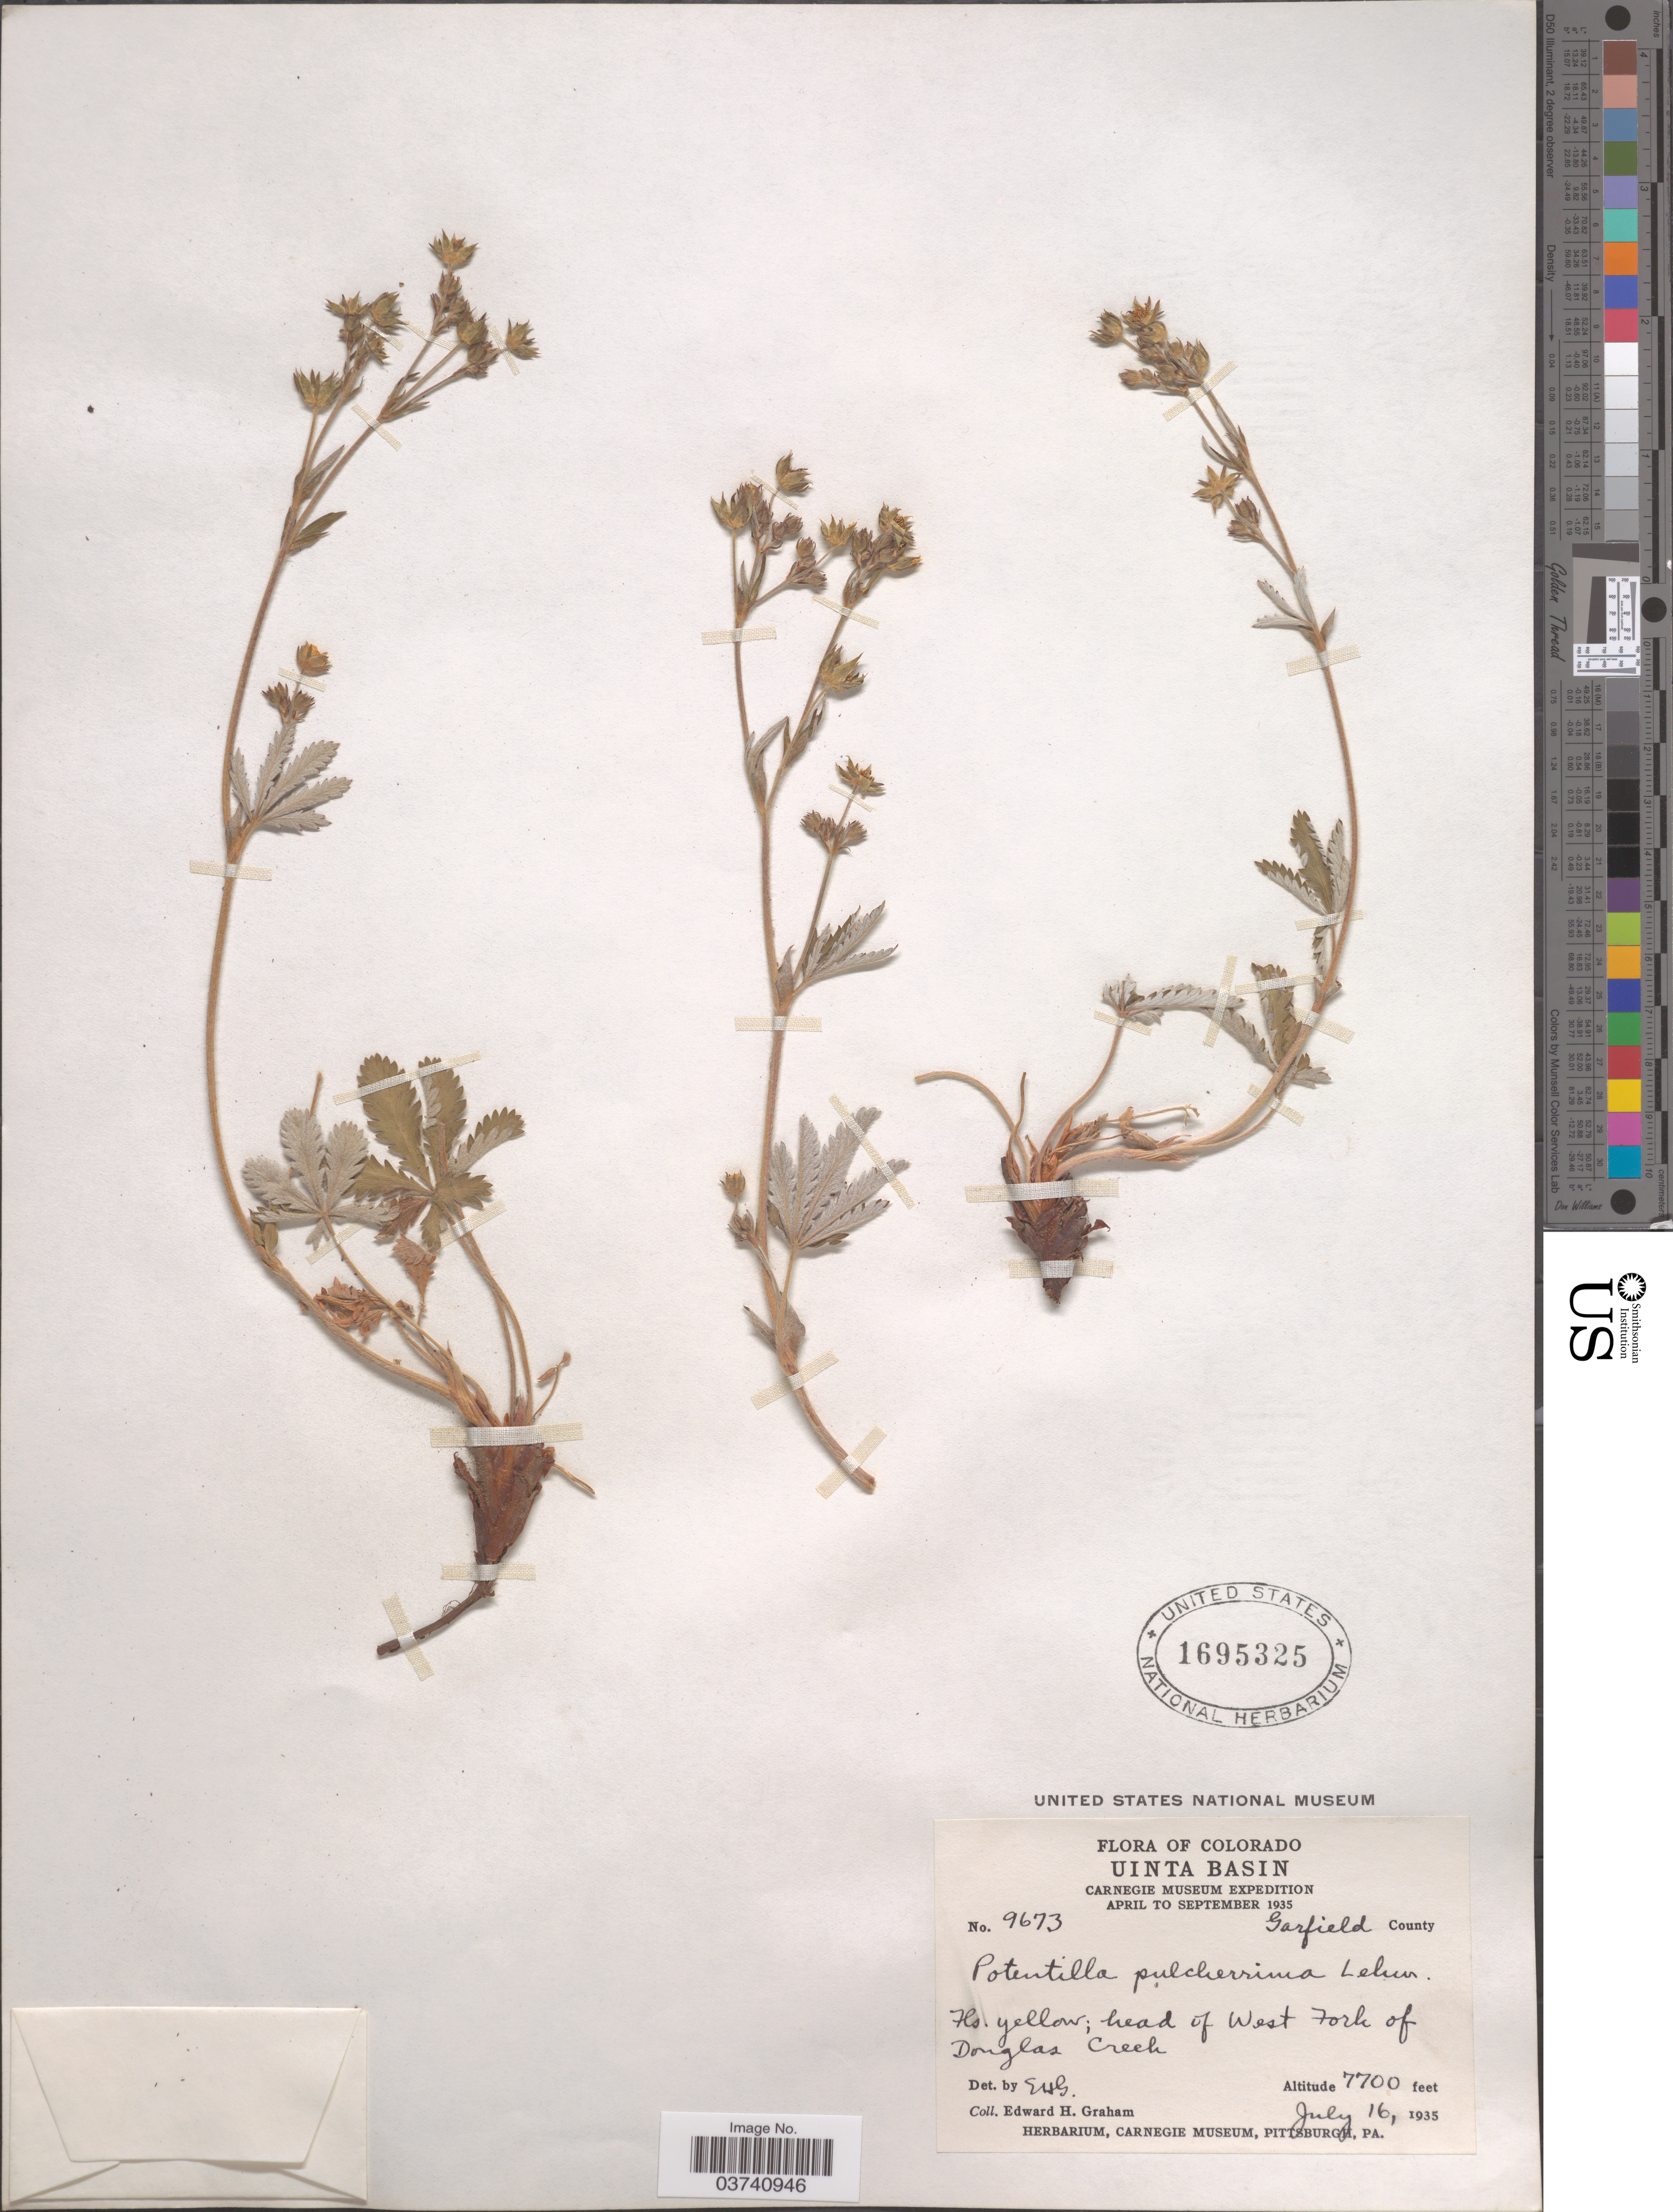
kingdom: Plantae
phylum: Tracheophyta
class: Magnoliopsida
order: Rosales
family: Rosaceae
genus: Potentilla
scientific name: Potentilla pulcherrima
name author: Lehm.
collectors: E. H. Graham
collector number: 9673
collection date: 1935-07-16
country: United States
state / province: Colorado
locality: Uinta Basin. Garfield County. Head of West Fork of Douglas Creek.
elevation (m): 2347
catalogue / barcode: US 1695325